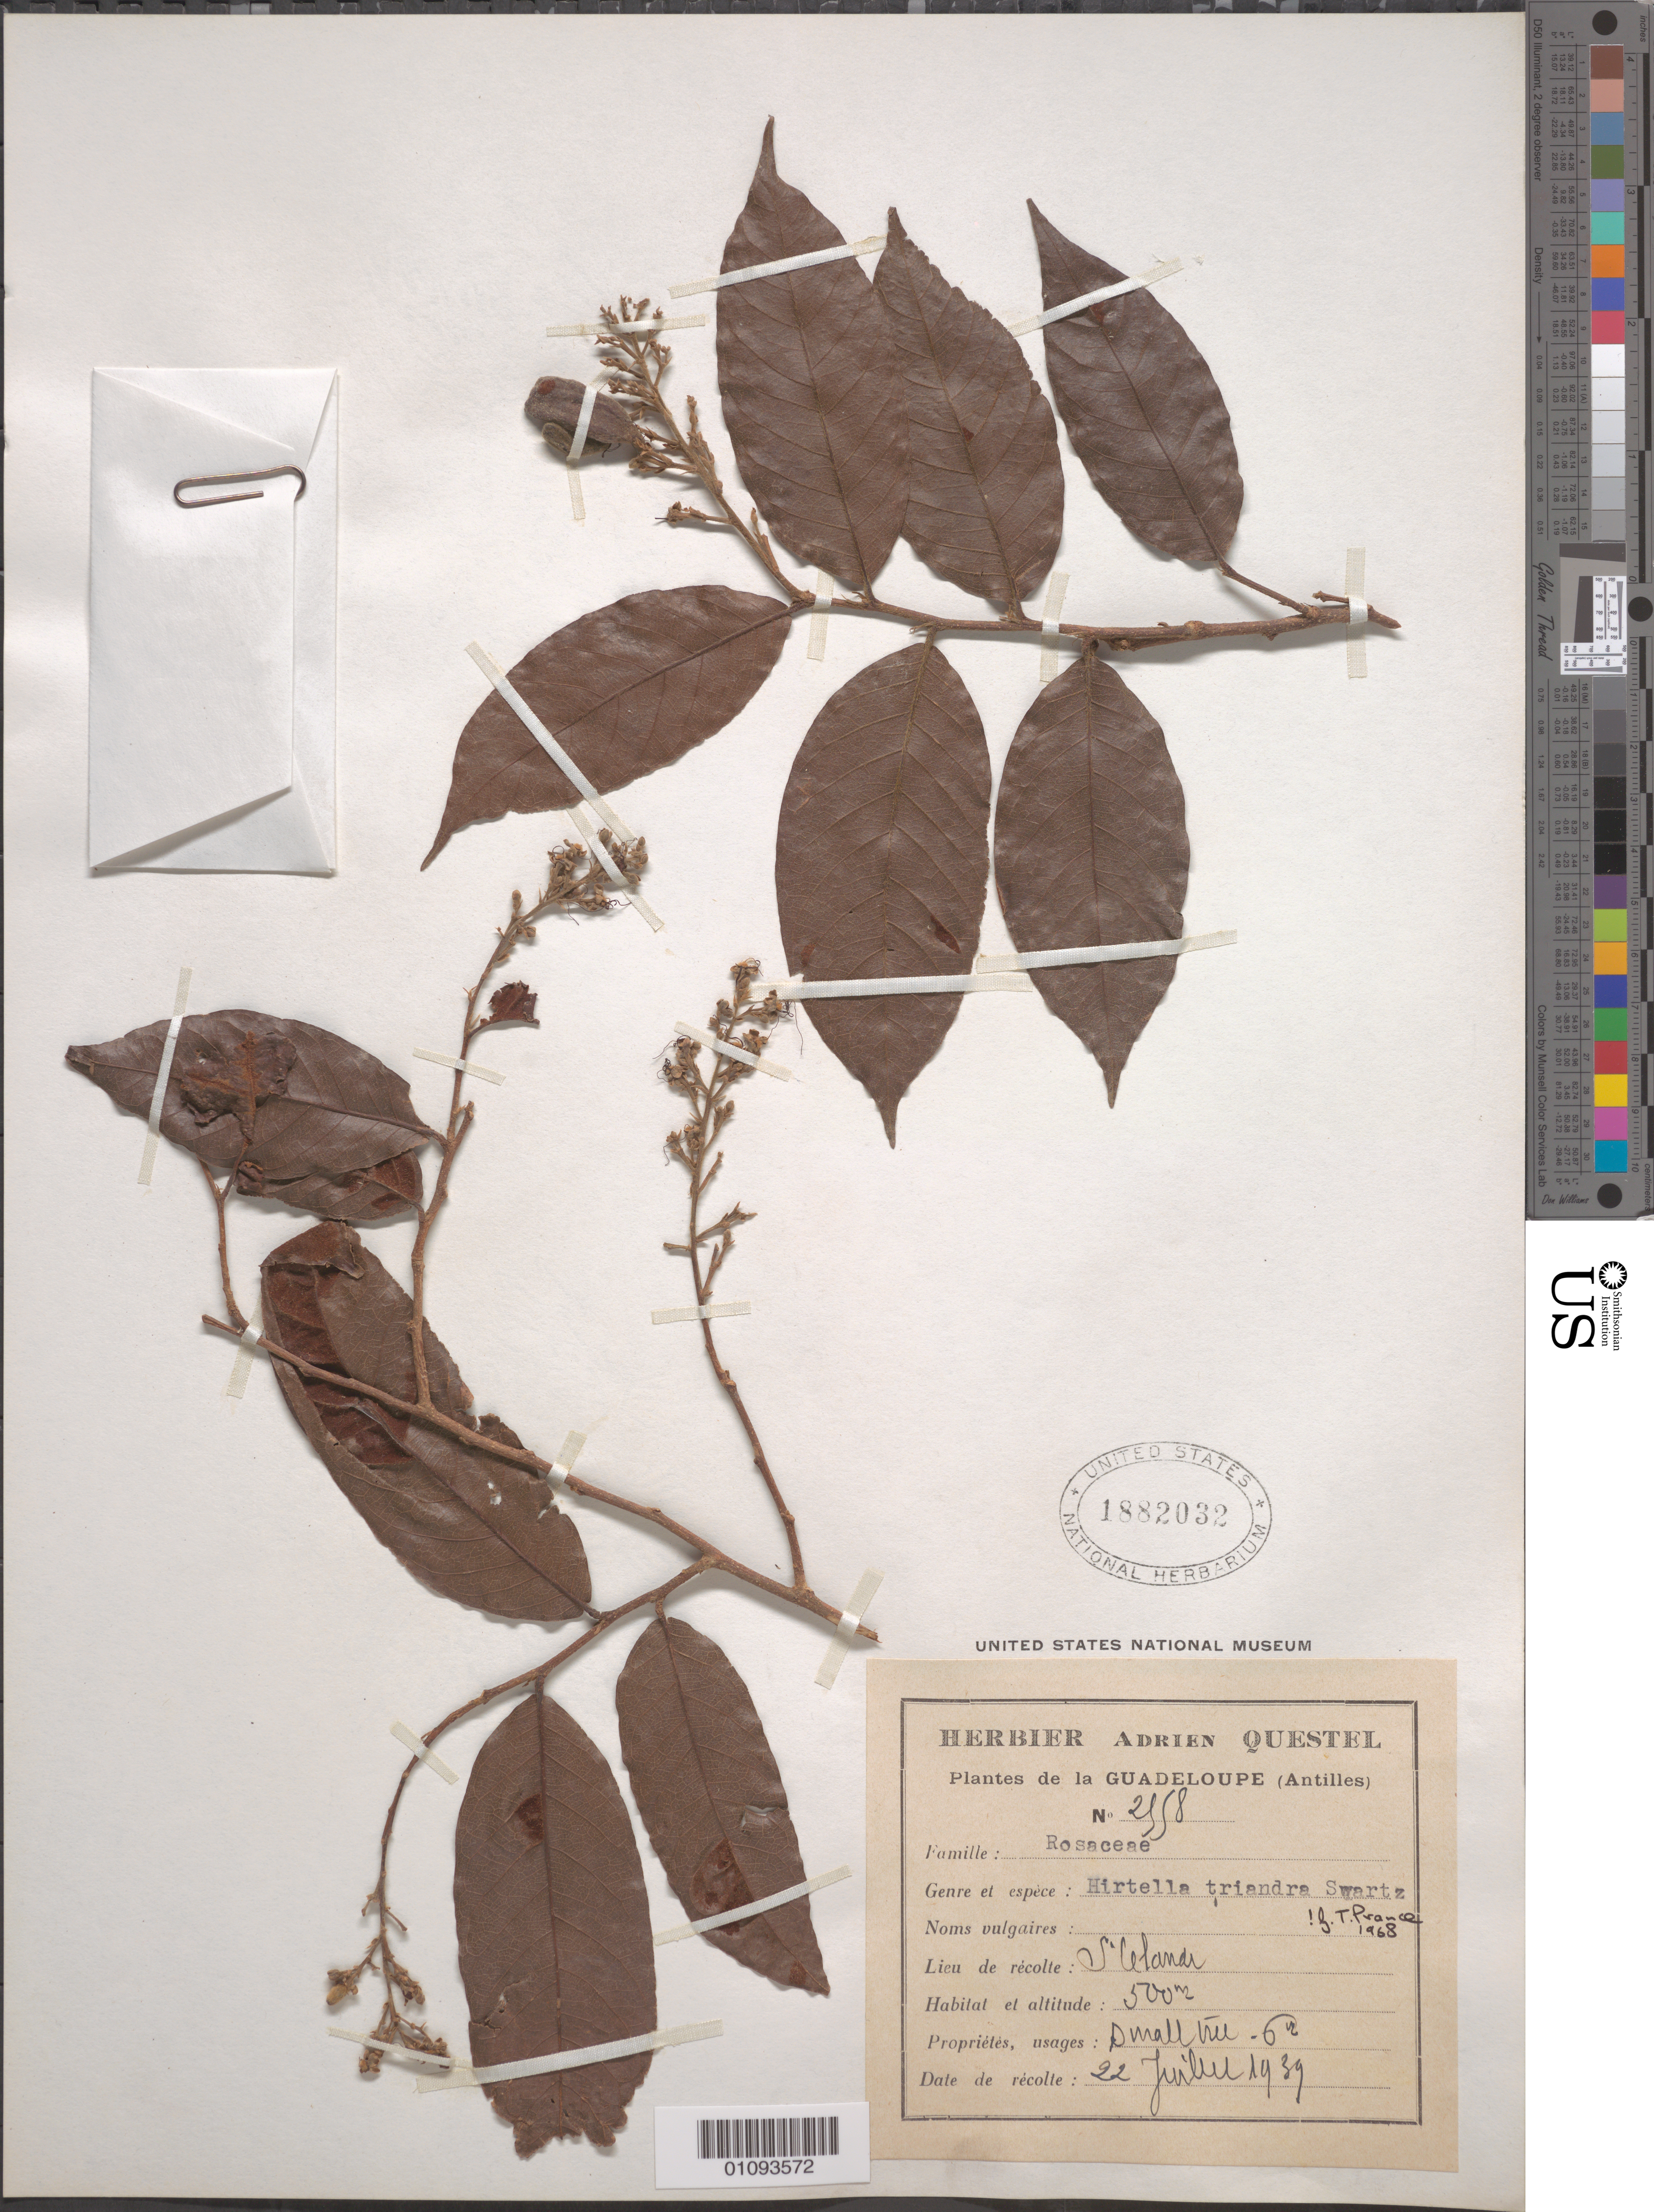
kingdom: Plantae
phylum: Tracheophyta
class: Magnoliopsida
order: Malpighiales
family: Chrysobalanaceae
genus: Hirtella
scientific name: Hirtella triandra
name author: Sw.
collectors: A. Questel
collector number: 2558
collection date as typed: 22 Jul 1939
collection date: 1939-07-22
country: Guadeloupe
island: Basse Terre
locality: S.Celande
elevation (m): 500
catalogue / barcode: US 1882032